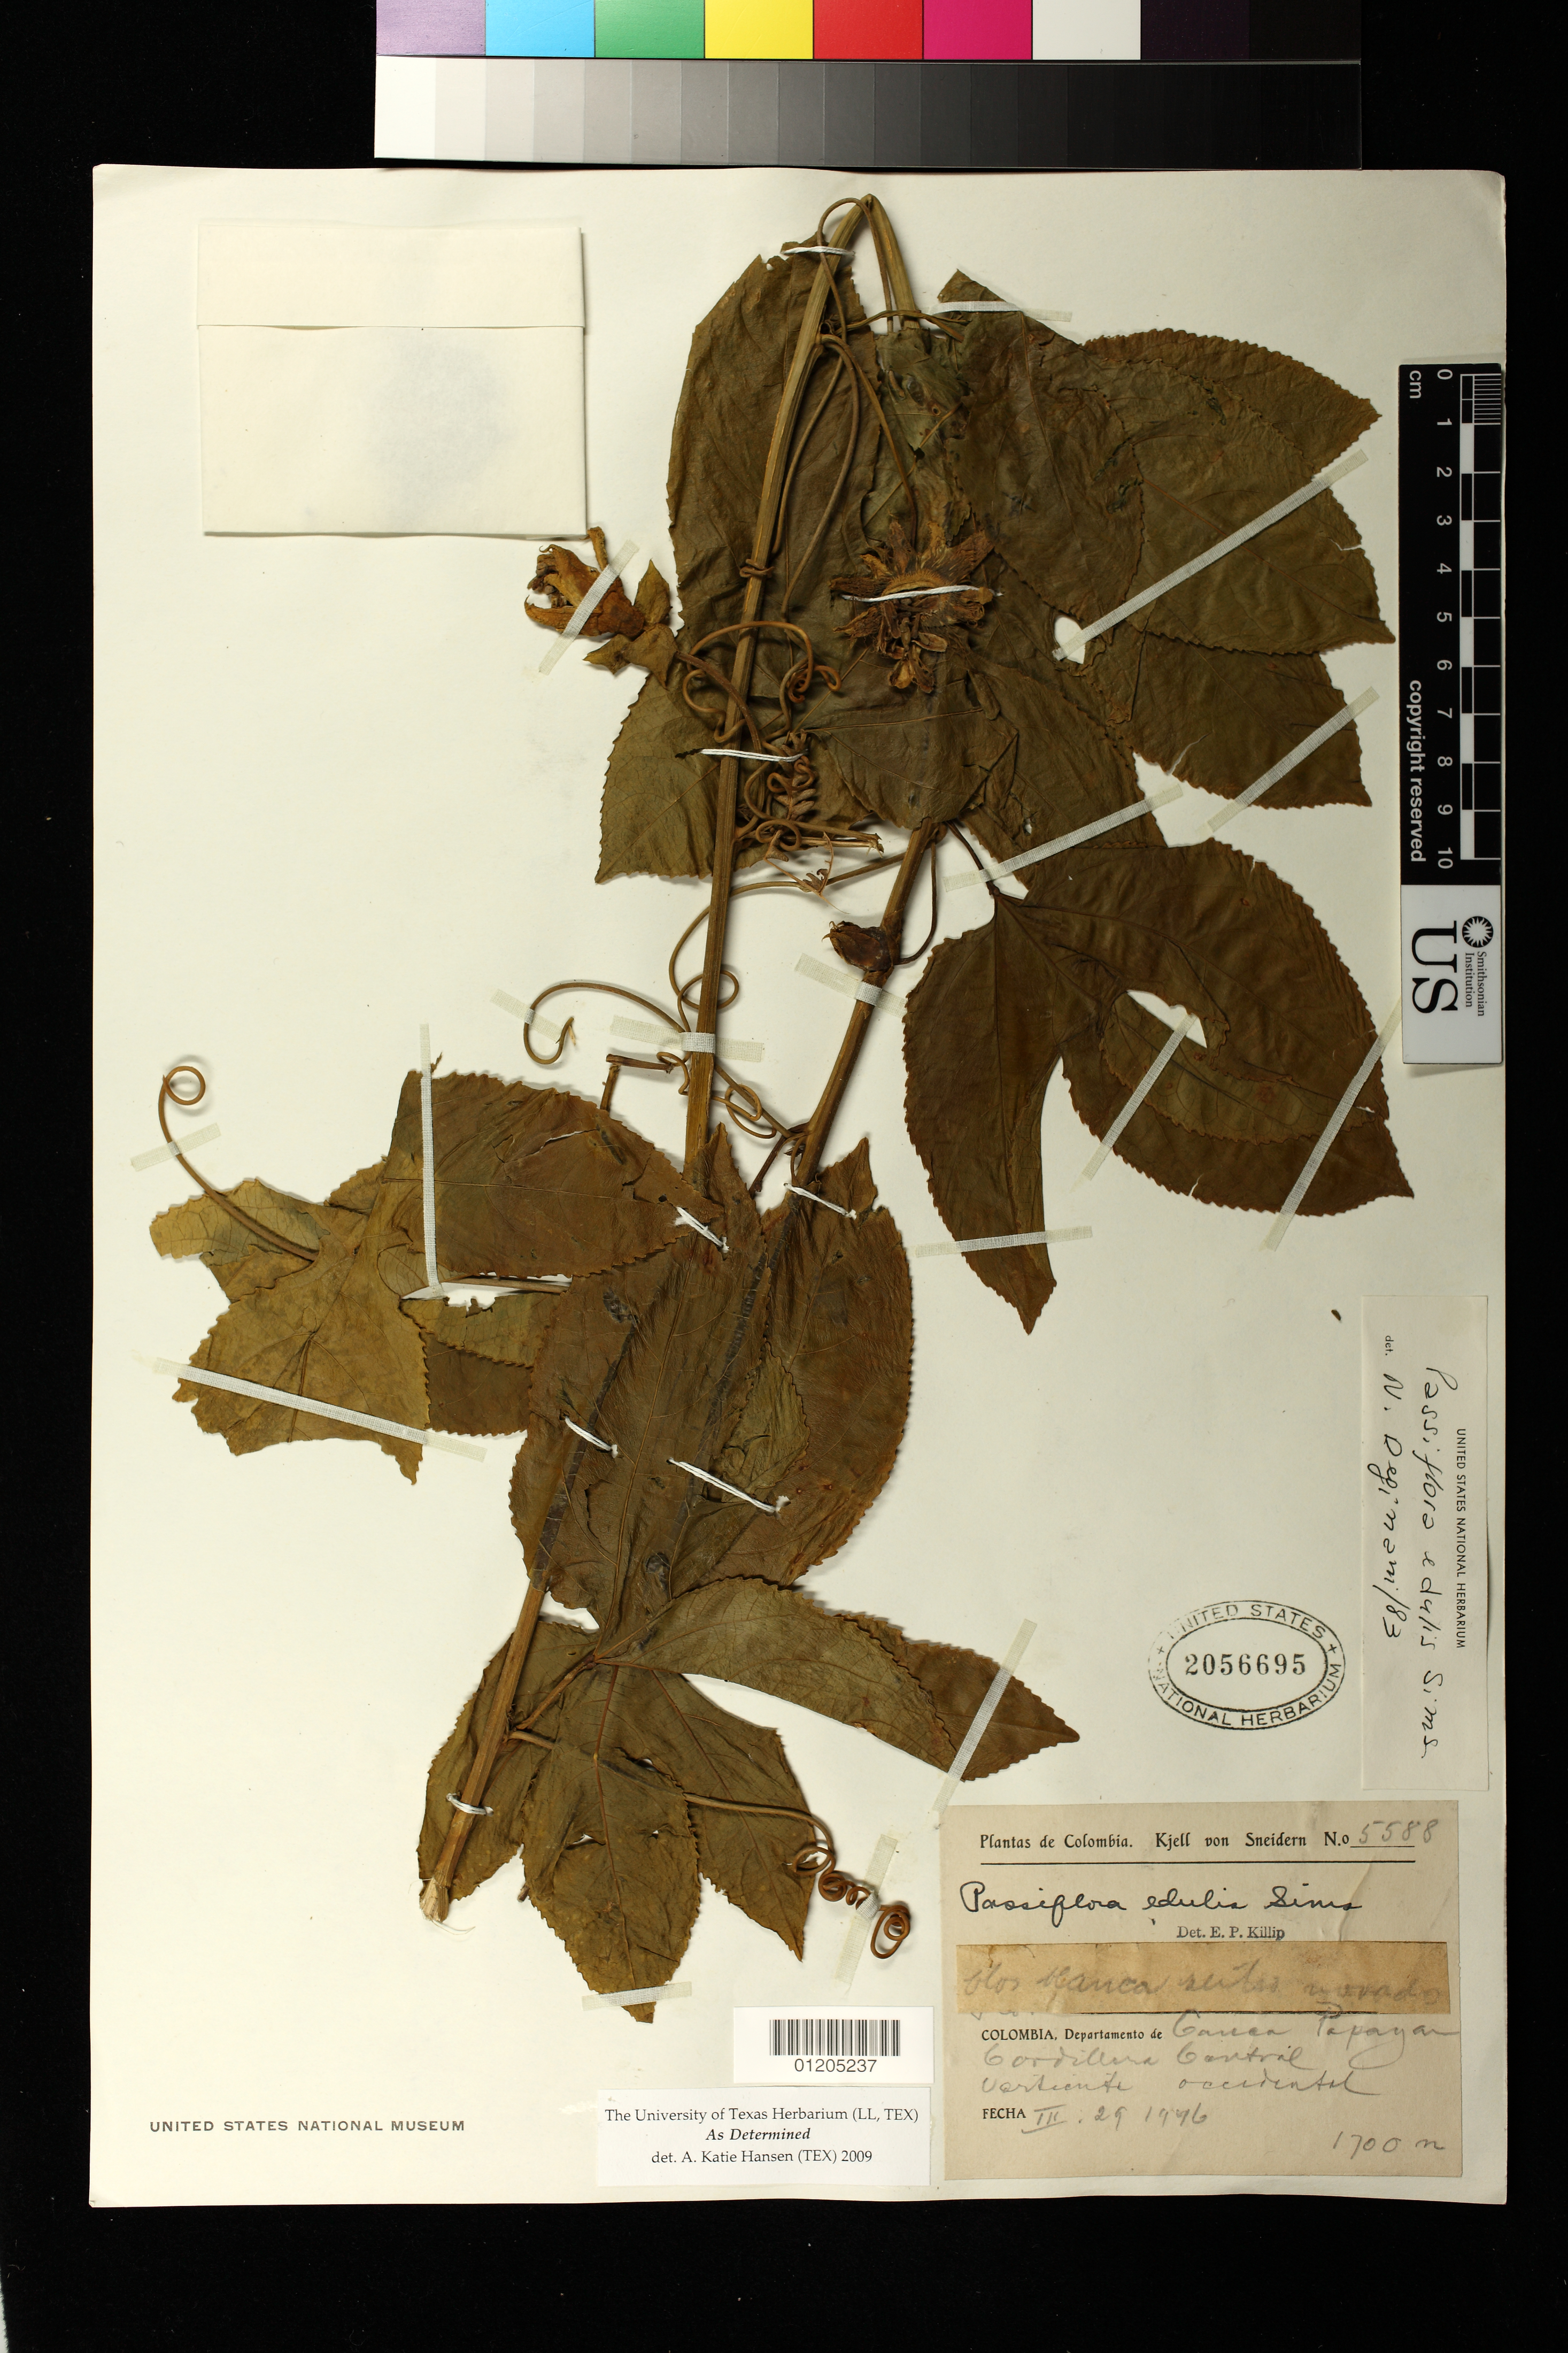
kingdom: Plantae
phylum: Tracheophyta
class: Magnoliopsida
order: Malpighiales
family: Passifloraceae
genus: Passiflora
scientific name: Passiflora edulis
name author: Sims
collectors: K. von Sneidern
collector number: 5588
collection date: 1946-03-29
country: Colombia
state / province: Cauca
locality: Papayan Cordillera Central. Vertiente occidental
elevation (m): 1700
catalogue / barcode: US 2056695